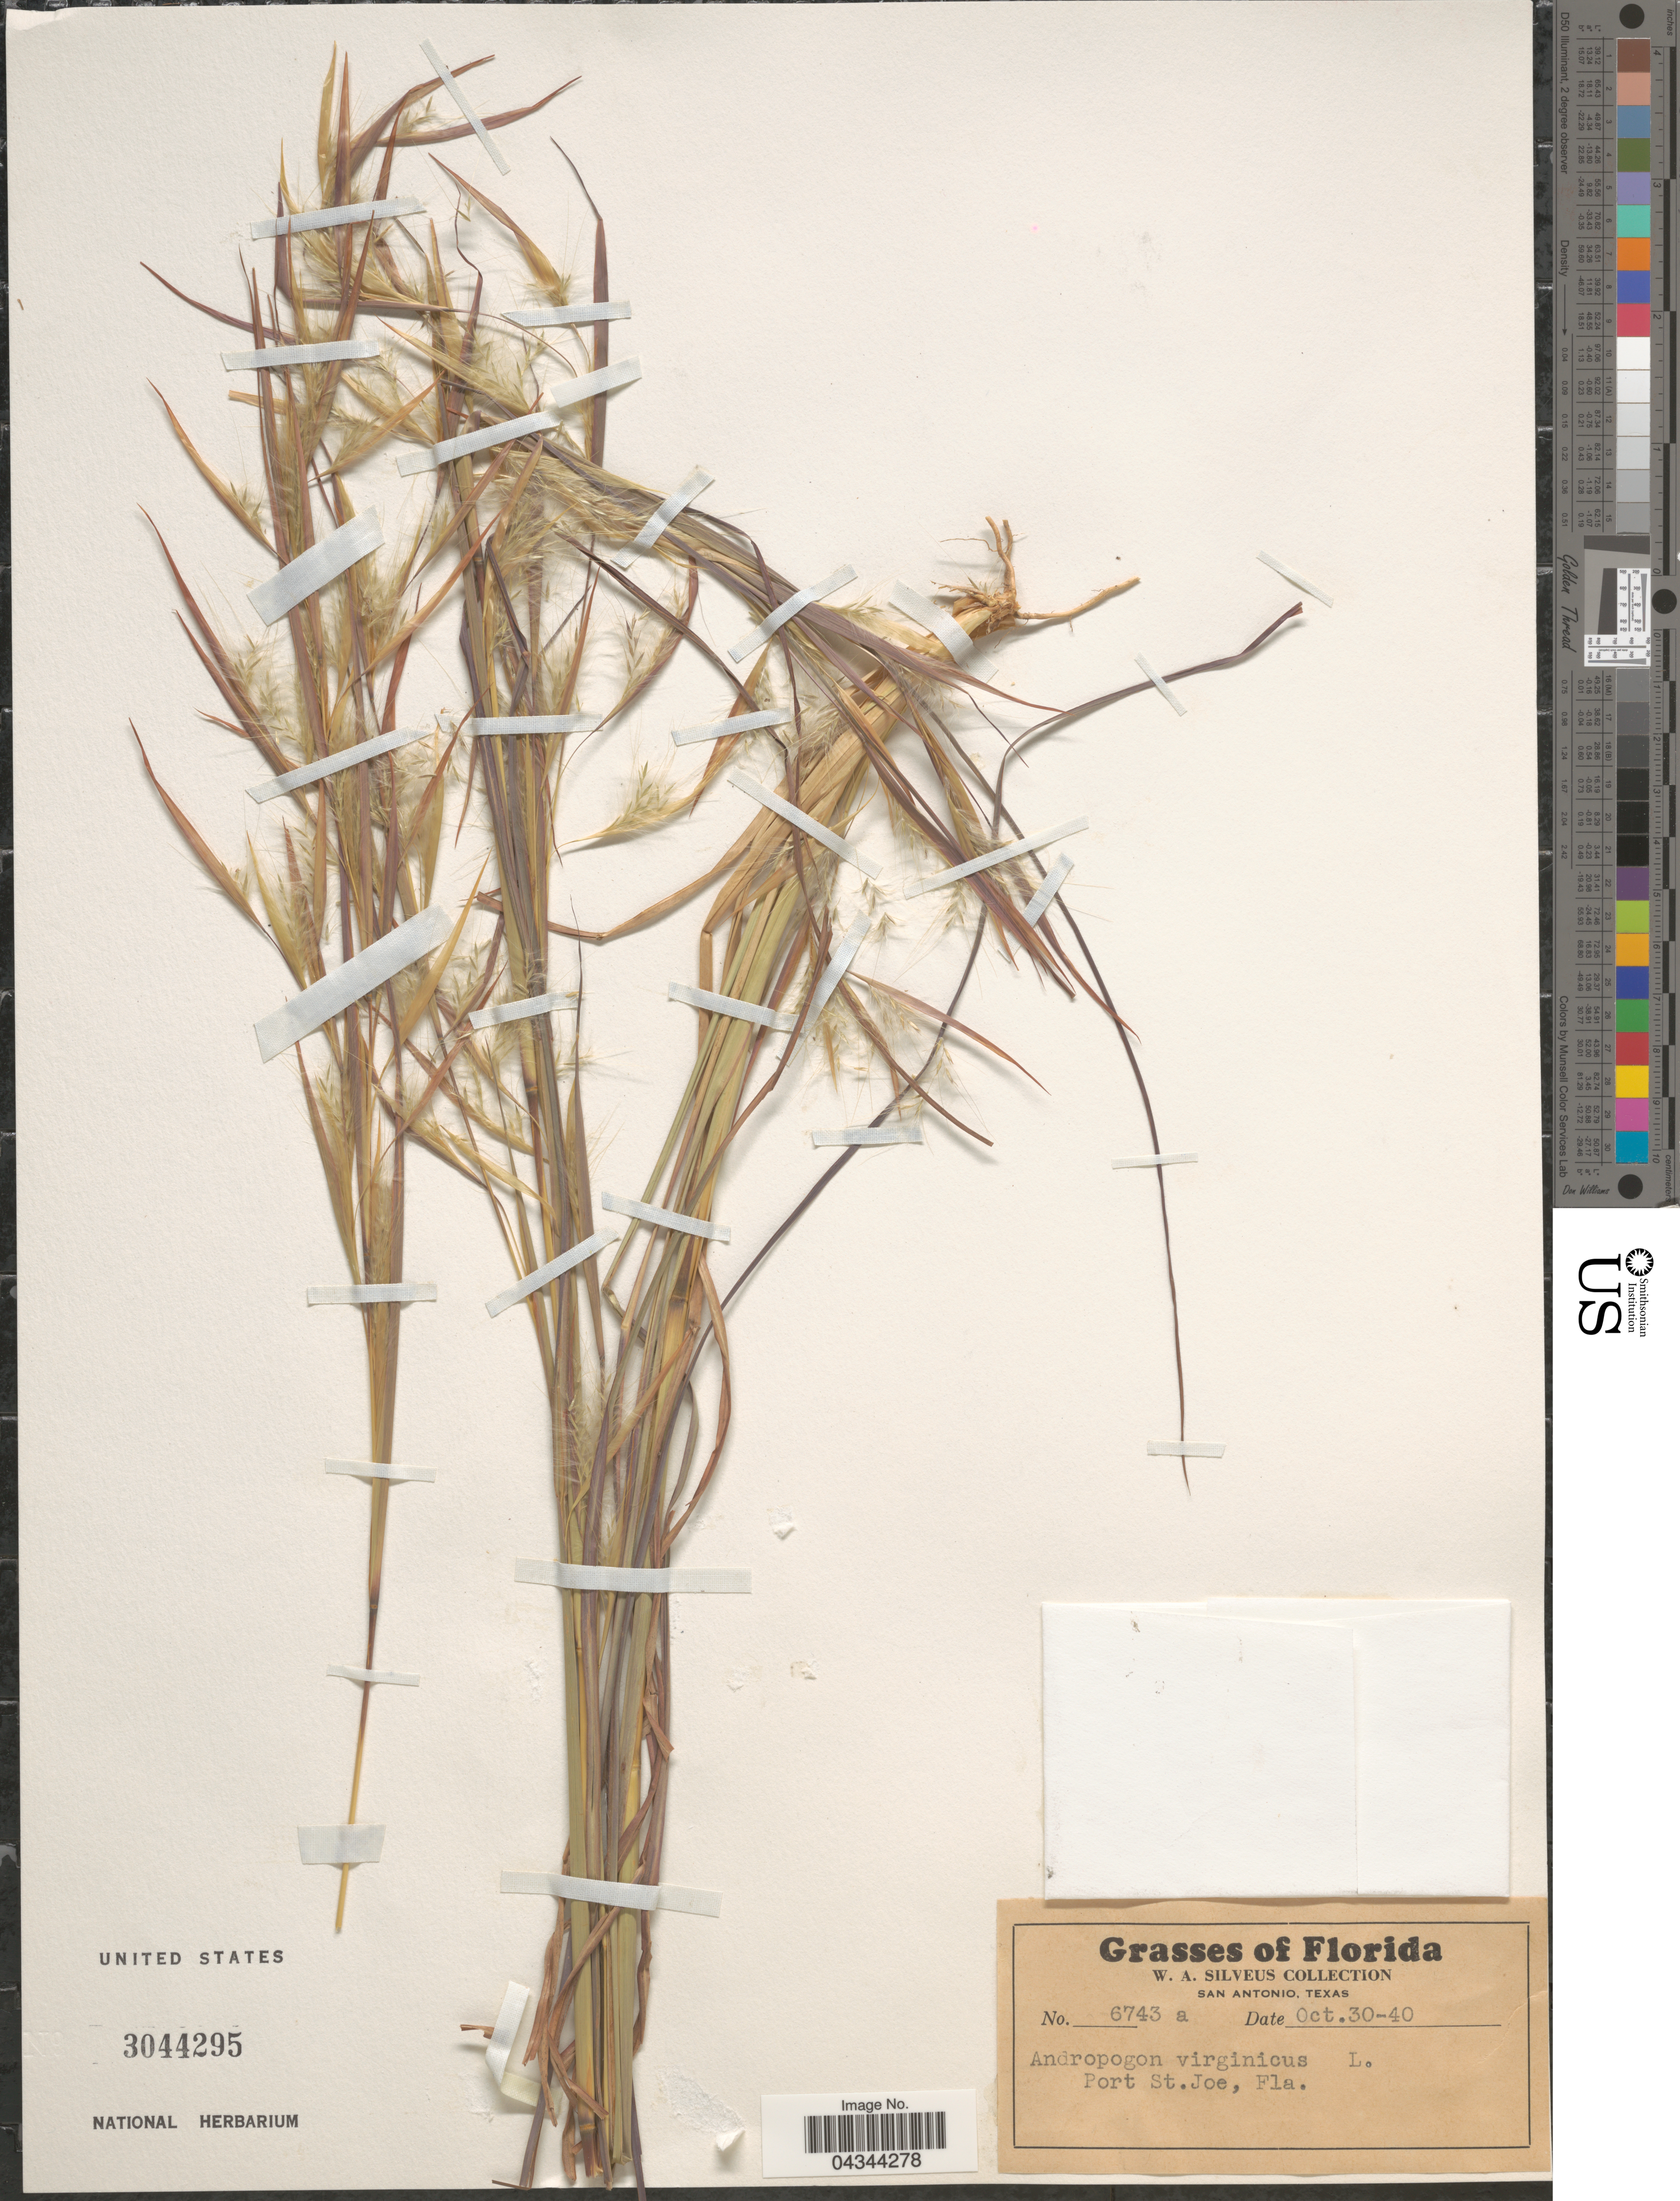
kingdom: Plantae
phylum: Tracheophyta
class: Liliopsida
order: Poales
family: Poaceae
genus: Andropogon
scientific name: Andropogon virginicus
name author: L.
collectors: W. Silveus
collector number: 6743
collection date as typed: Transcribed d/m/y: 30/10/40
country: United States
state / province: Florida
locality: Port St.Joe.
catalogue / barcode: US 3044295